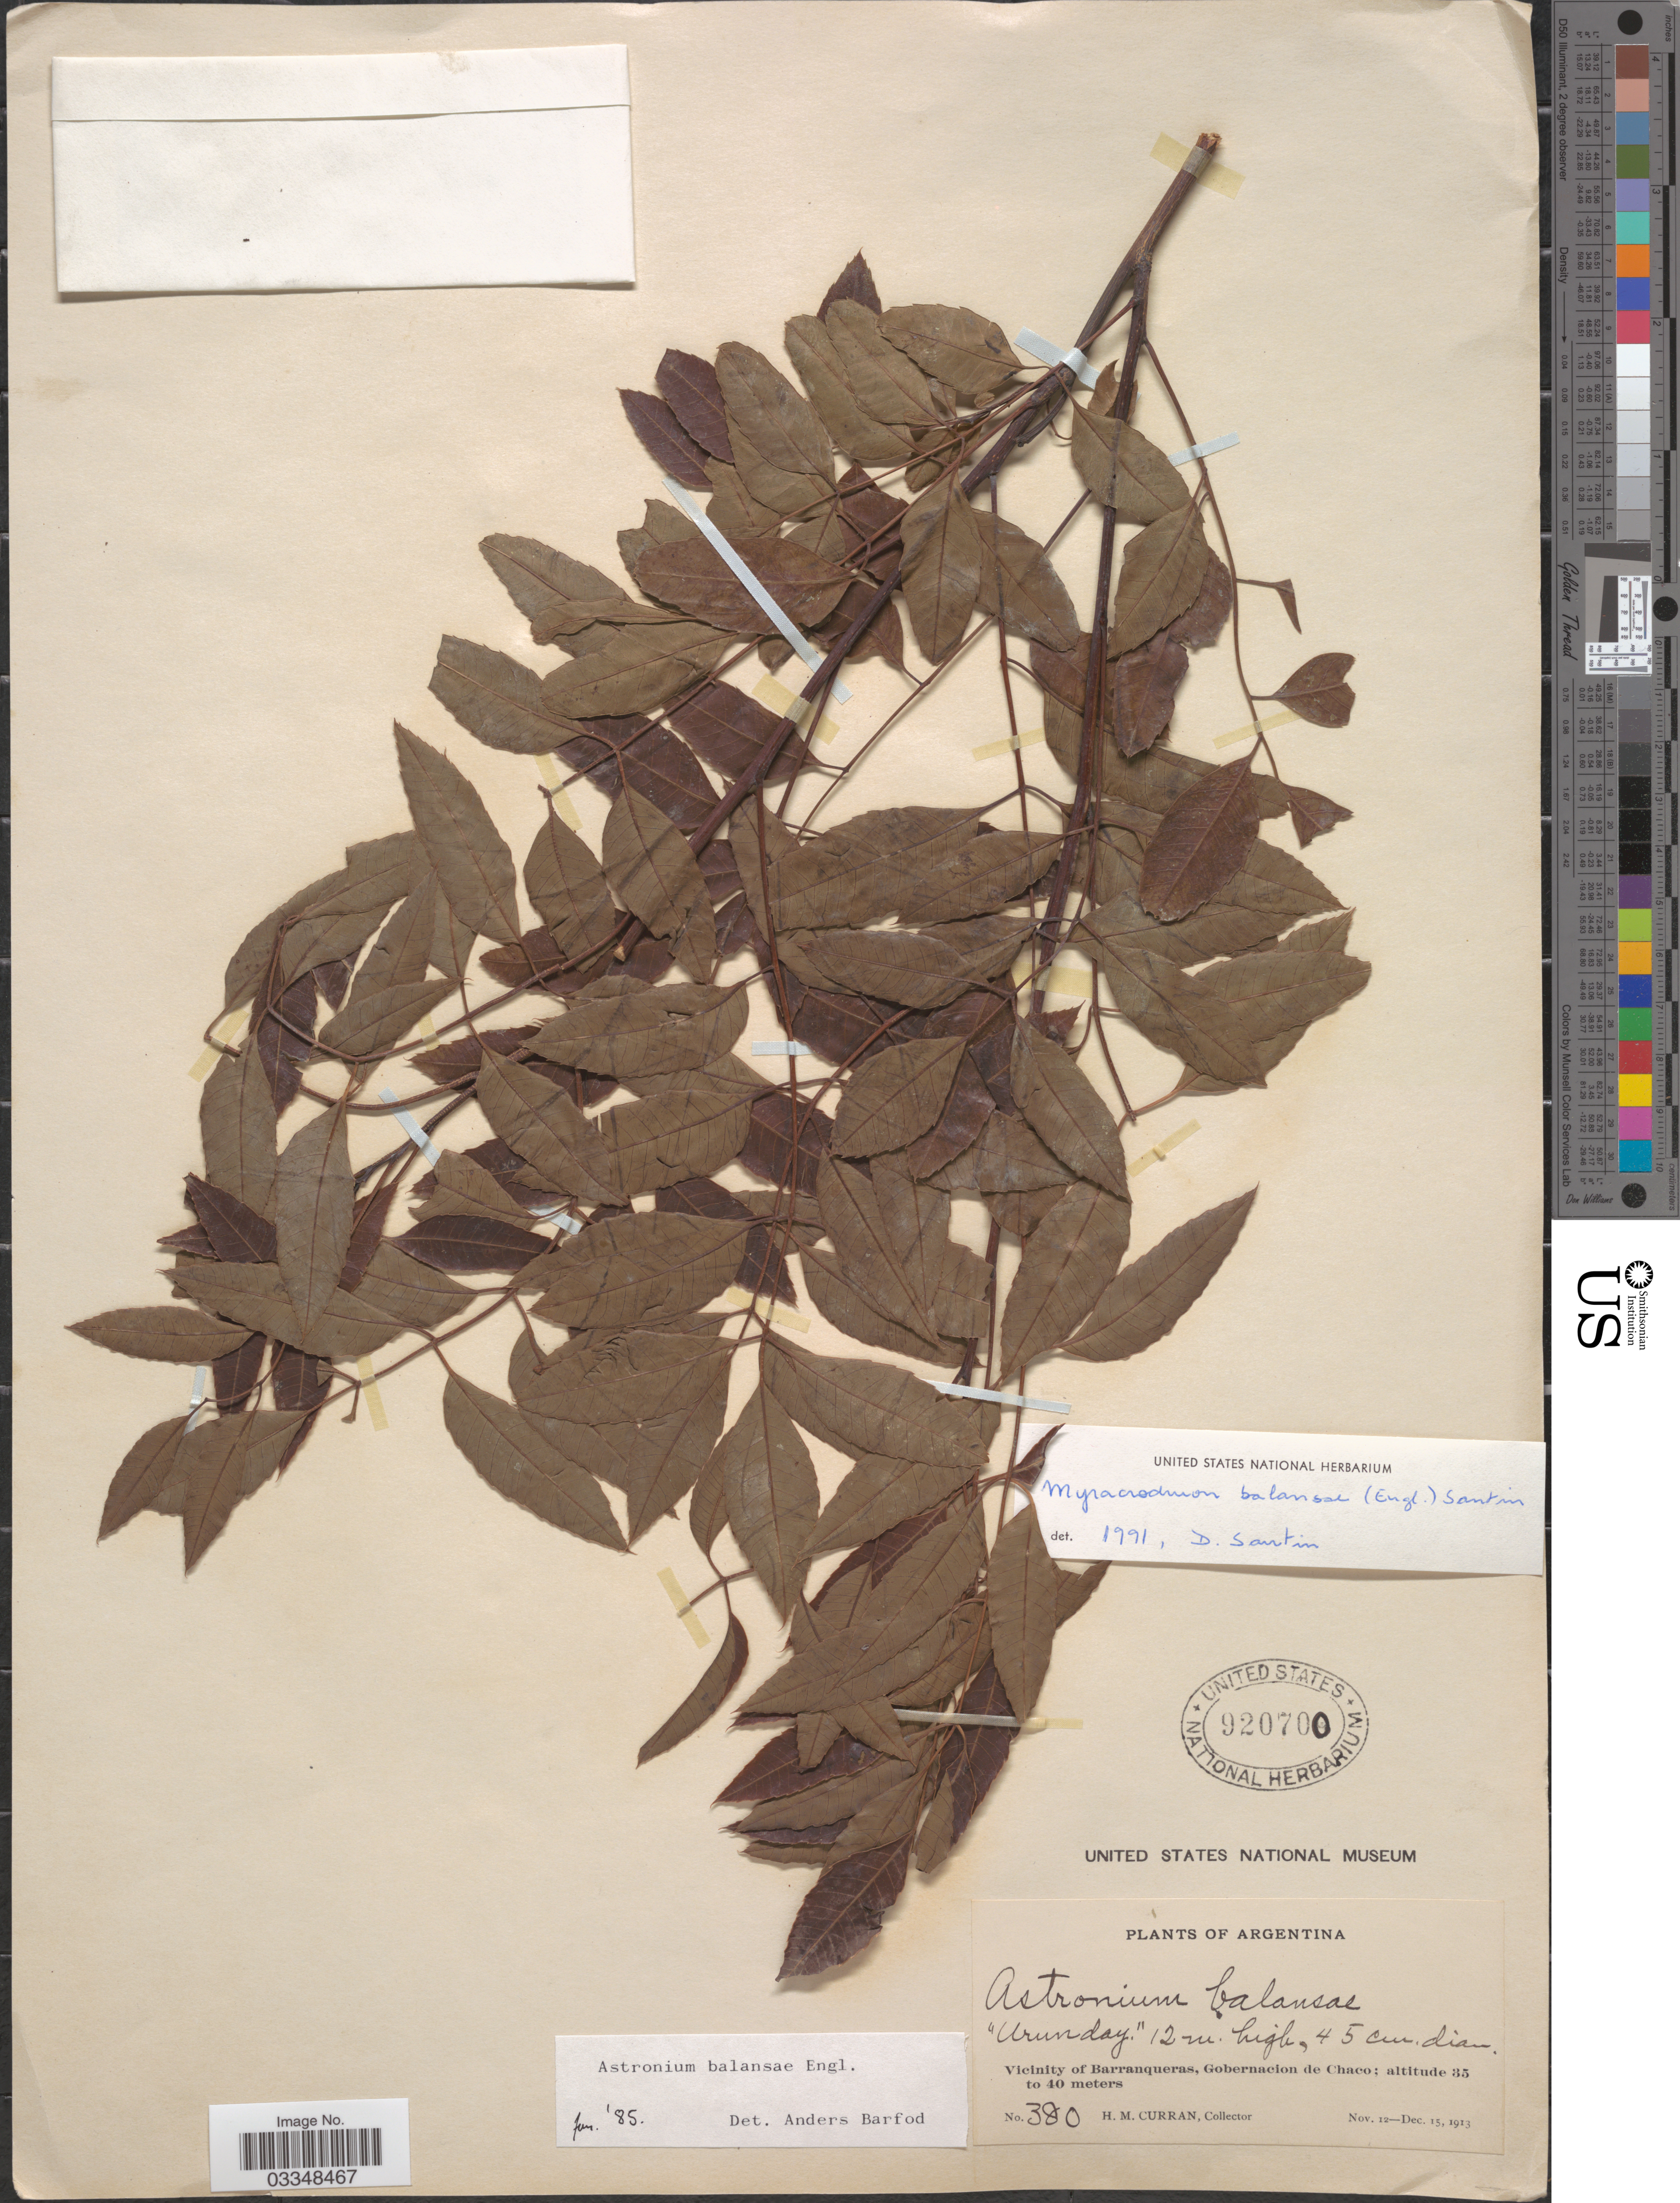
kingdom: Plantae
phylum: Tracheophyta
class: Magnoliopsida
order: Sapindales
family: Anacardiaceae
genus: Myracrodruon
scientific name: Myracrodruon balansae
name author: (Engl.) Santin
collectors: H. M. Curran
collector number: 380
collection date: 1913-11-12/1913-12-15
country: Argentina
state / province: Chaco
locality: Vicinity of Barranqueras, Gobernacion de Chaco.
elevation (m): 35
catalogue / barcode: US 920700